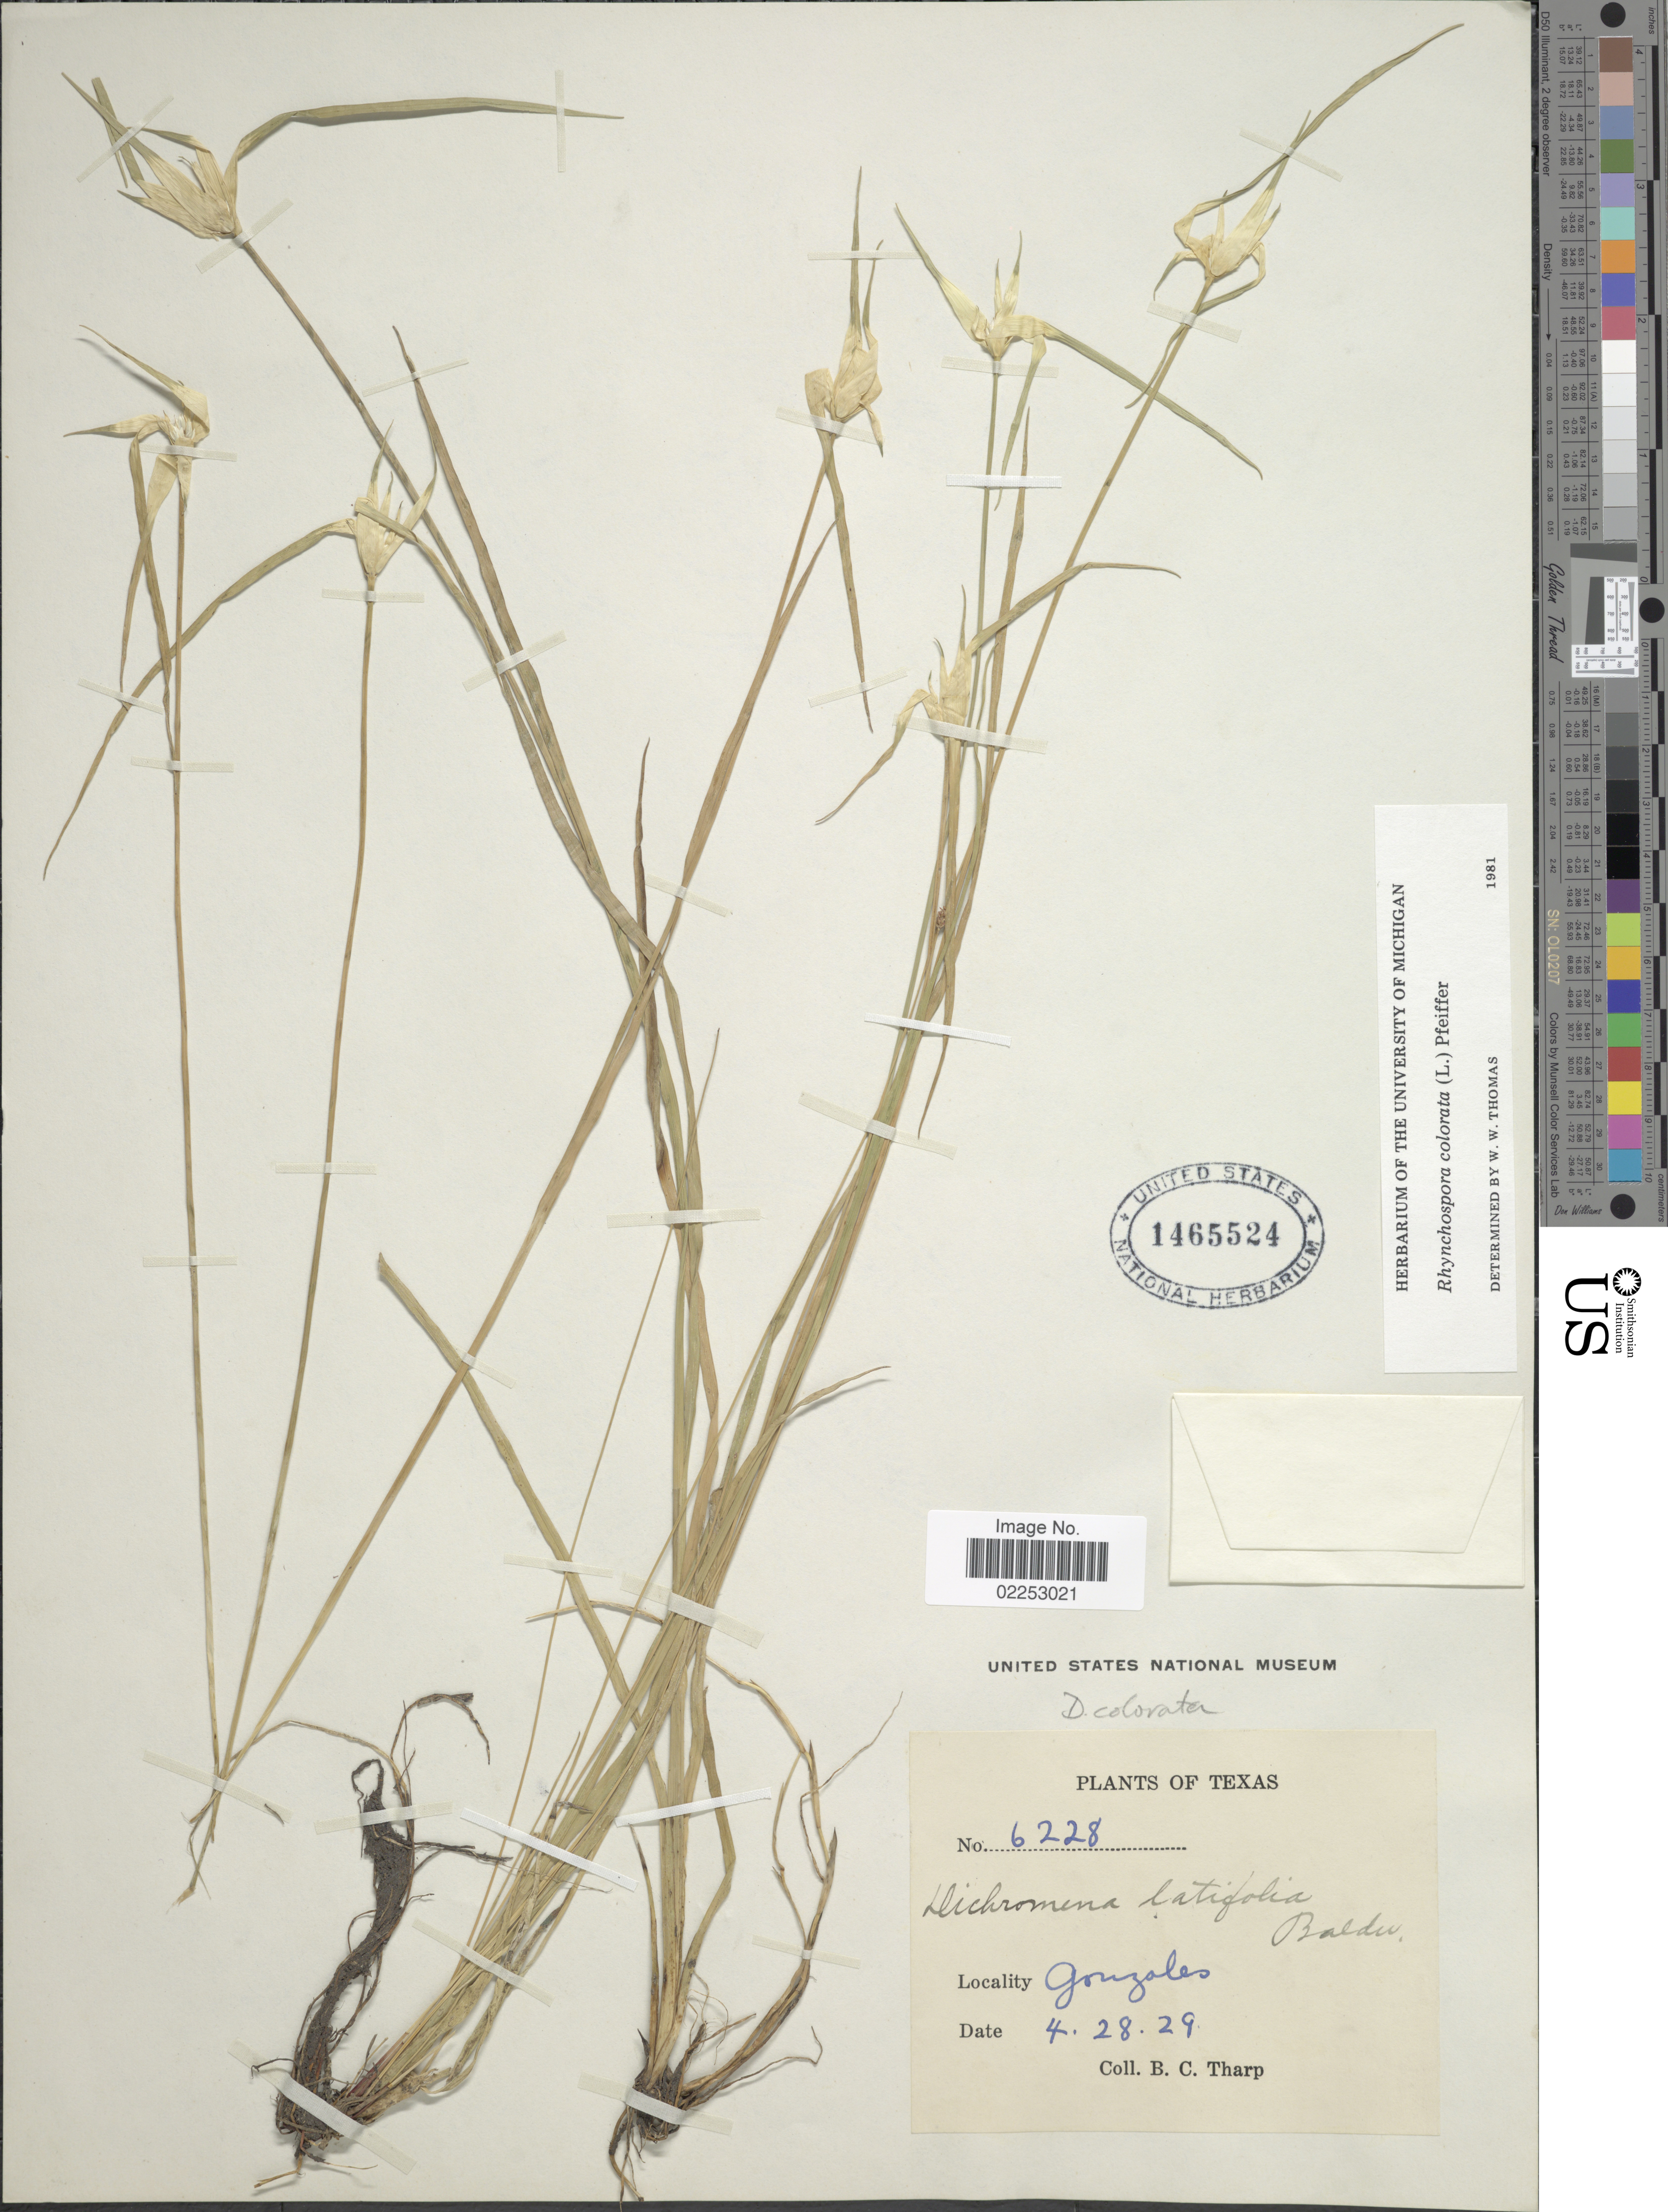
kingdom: Plantae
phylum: Tracheophyta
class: Liliopsida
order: Poales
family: Cyperaceae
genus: Rhynchospora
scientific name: Rhynchospora colorata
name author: (L.) H. Pfeiff.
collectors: B. C. Tharp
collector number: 6228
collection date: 1929-04-28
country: United States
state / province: Texas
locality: Gonzales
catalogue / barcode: US 1465524